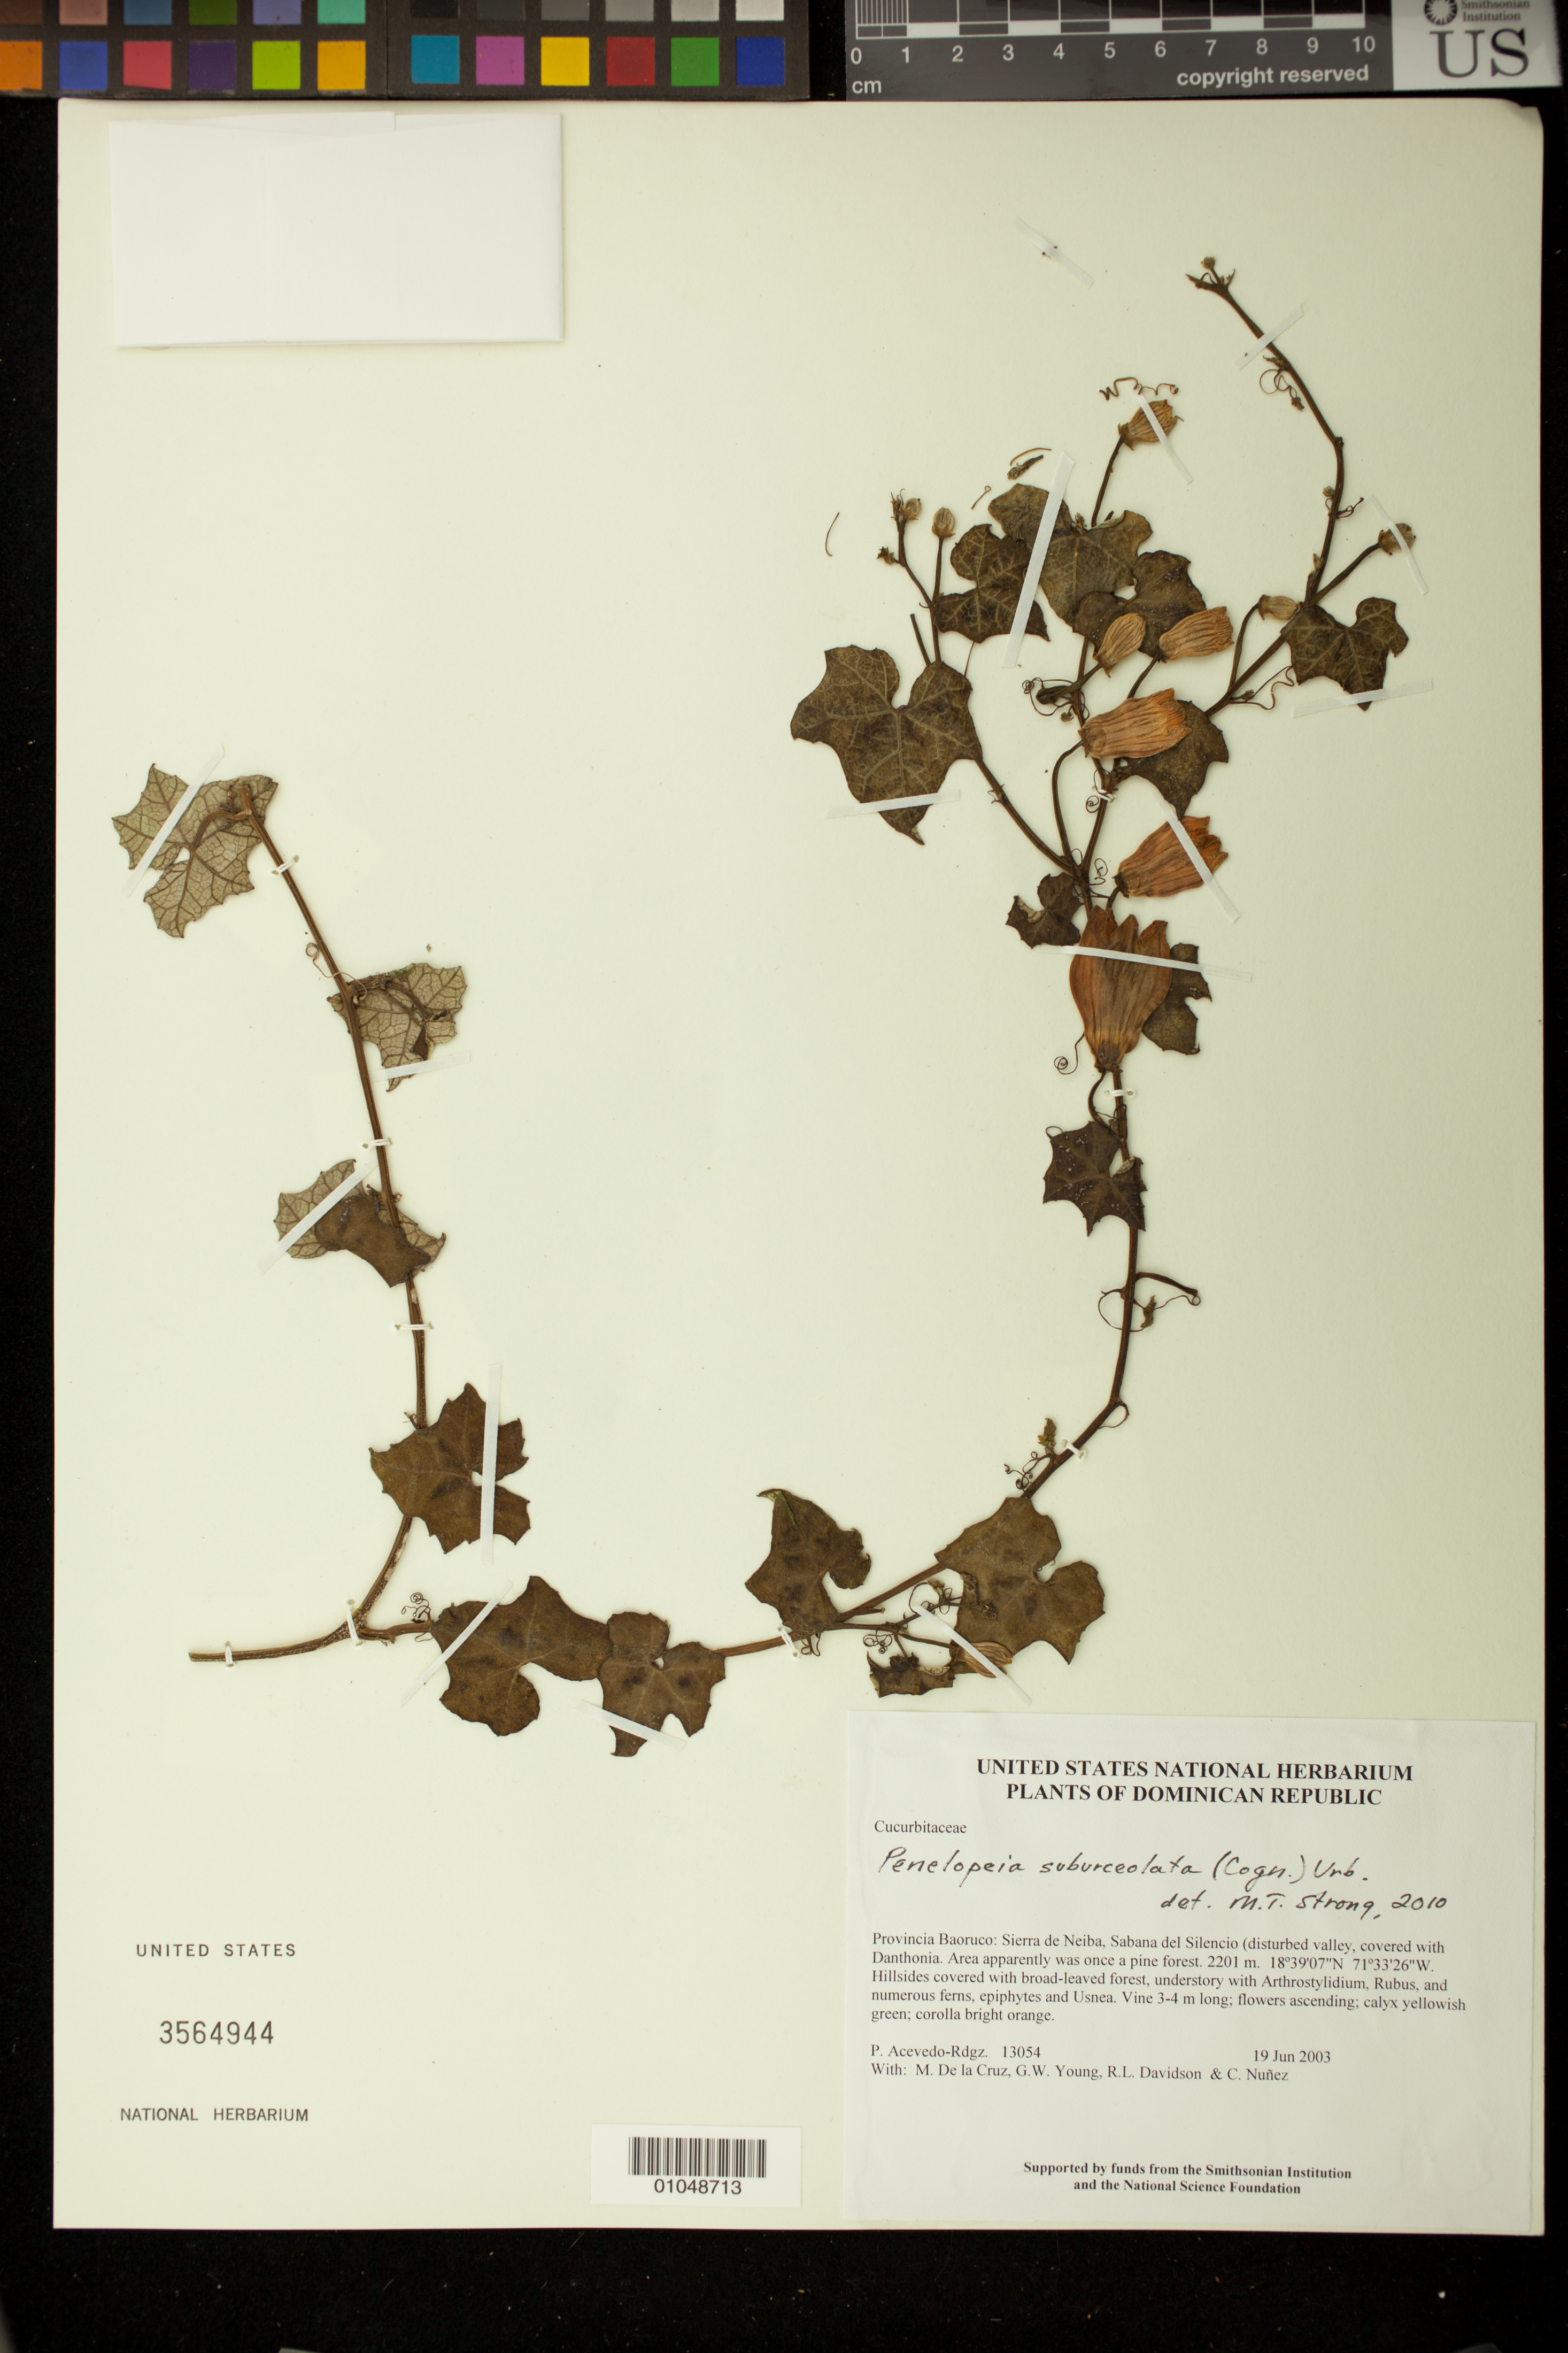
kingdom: Plantae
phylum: Tracheophyta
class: Magnoliopsida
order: Cucurbitales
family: Cucurbitaceae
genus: Penelopeia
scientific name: Penelopeia suburceolata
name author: Urb.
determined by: Strong, M. T., (US), Smithsonian Institution - National Museum of Natural History (UNITED STATES)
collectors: P. Acevedo-Rodr., M. de la Cruz, J. Rawlins, G. Young, R. Davidson & C. Nunez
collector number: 13054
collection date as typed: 19 Jun 2003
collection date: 2003-06-19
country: Dominican Republic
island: Hispaniola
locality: Provincia Baoruco: Sierra de Neiba, Sabana del Silencio (disturbed valley, covered with Danthonia. Area apparently was once a pine forest.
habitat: Hillsides covered with broad-leaved forest, understory with Arthrostylidium, Rubus, and numerous ferns, epiphytes and Usnea.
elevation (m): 2201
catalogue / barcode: US 3564944